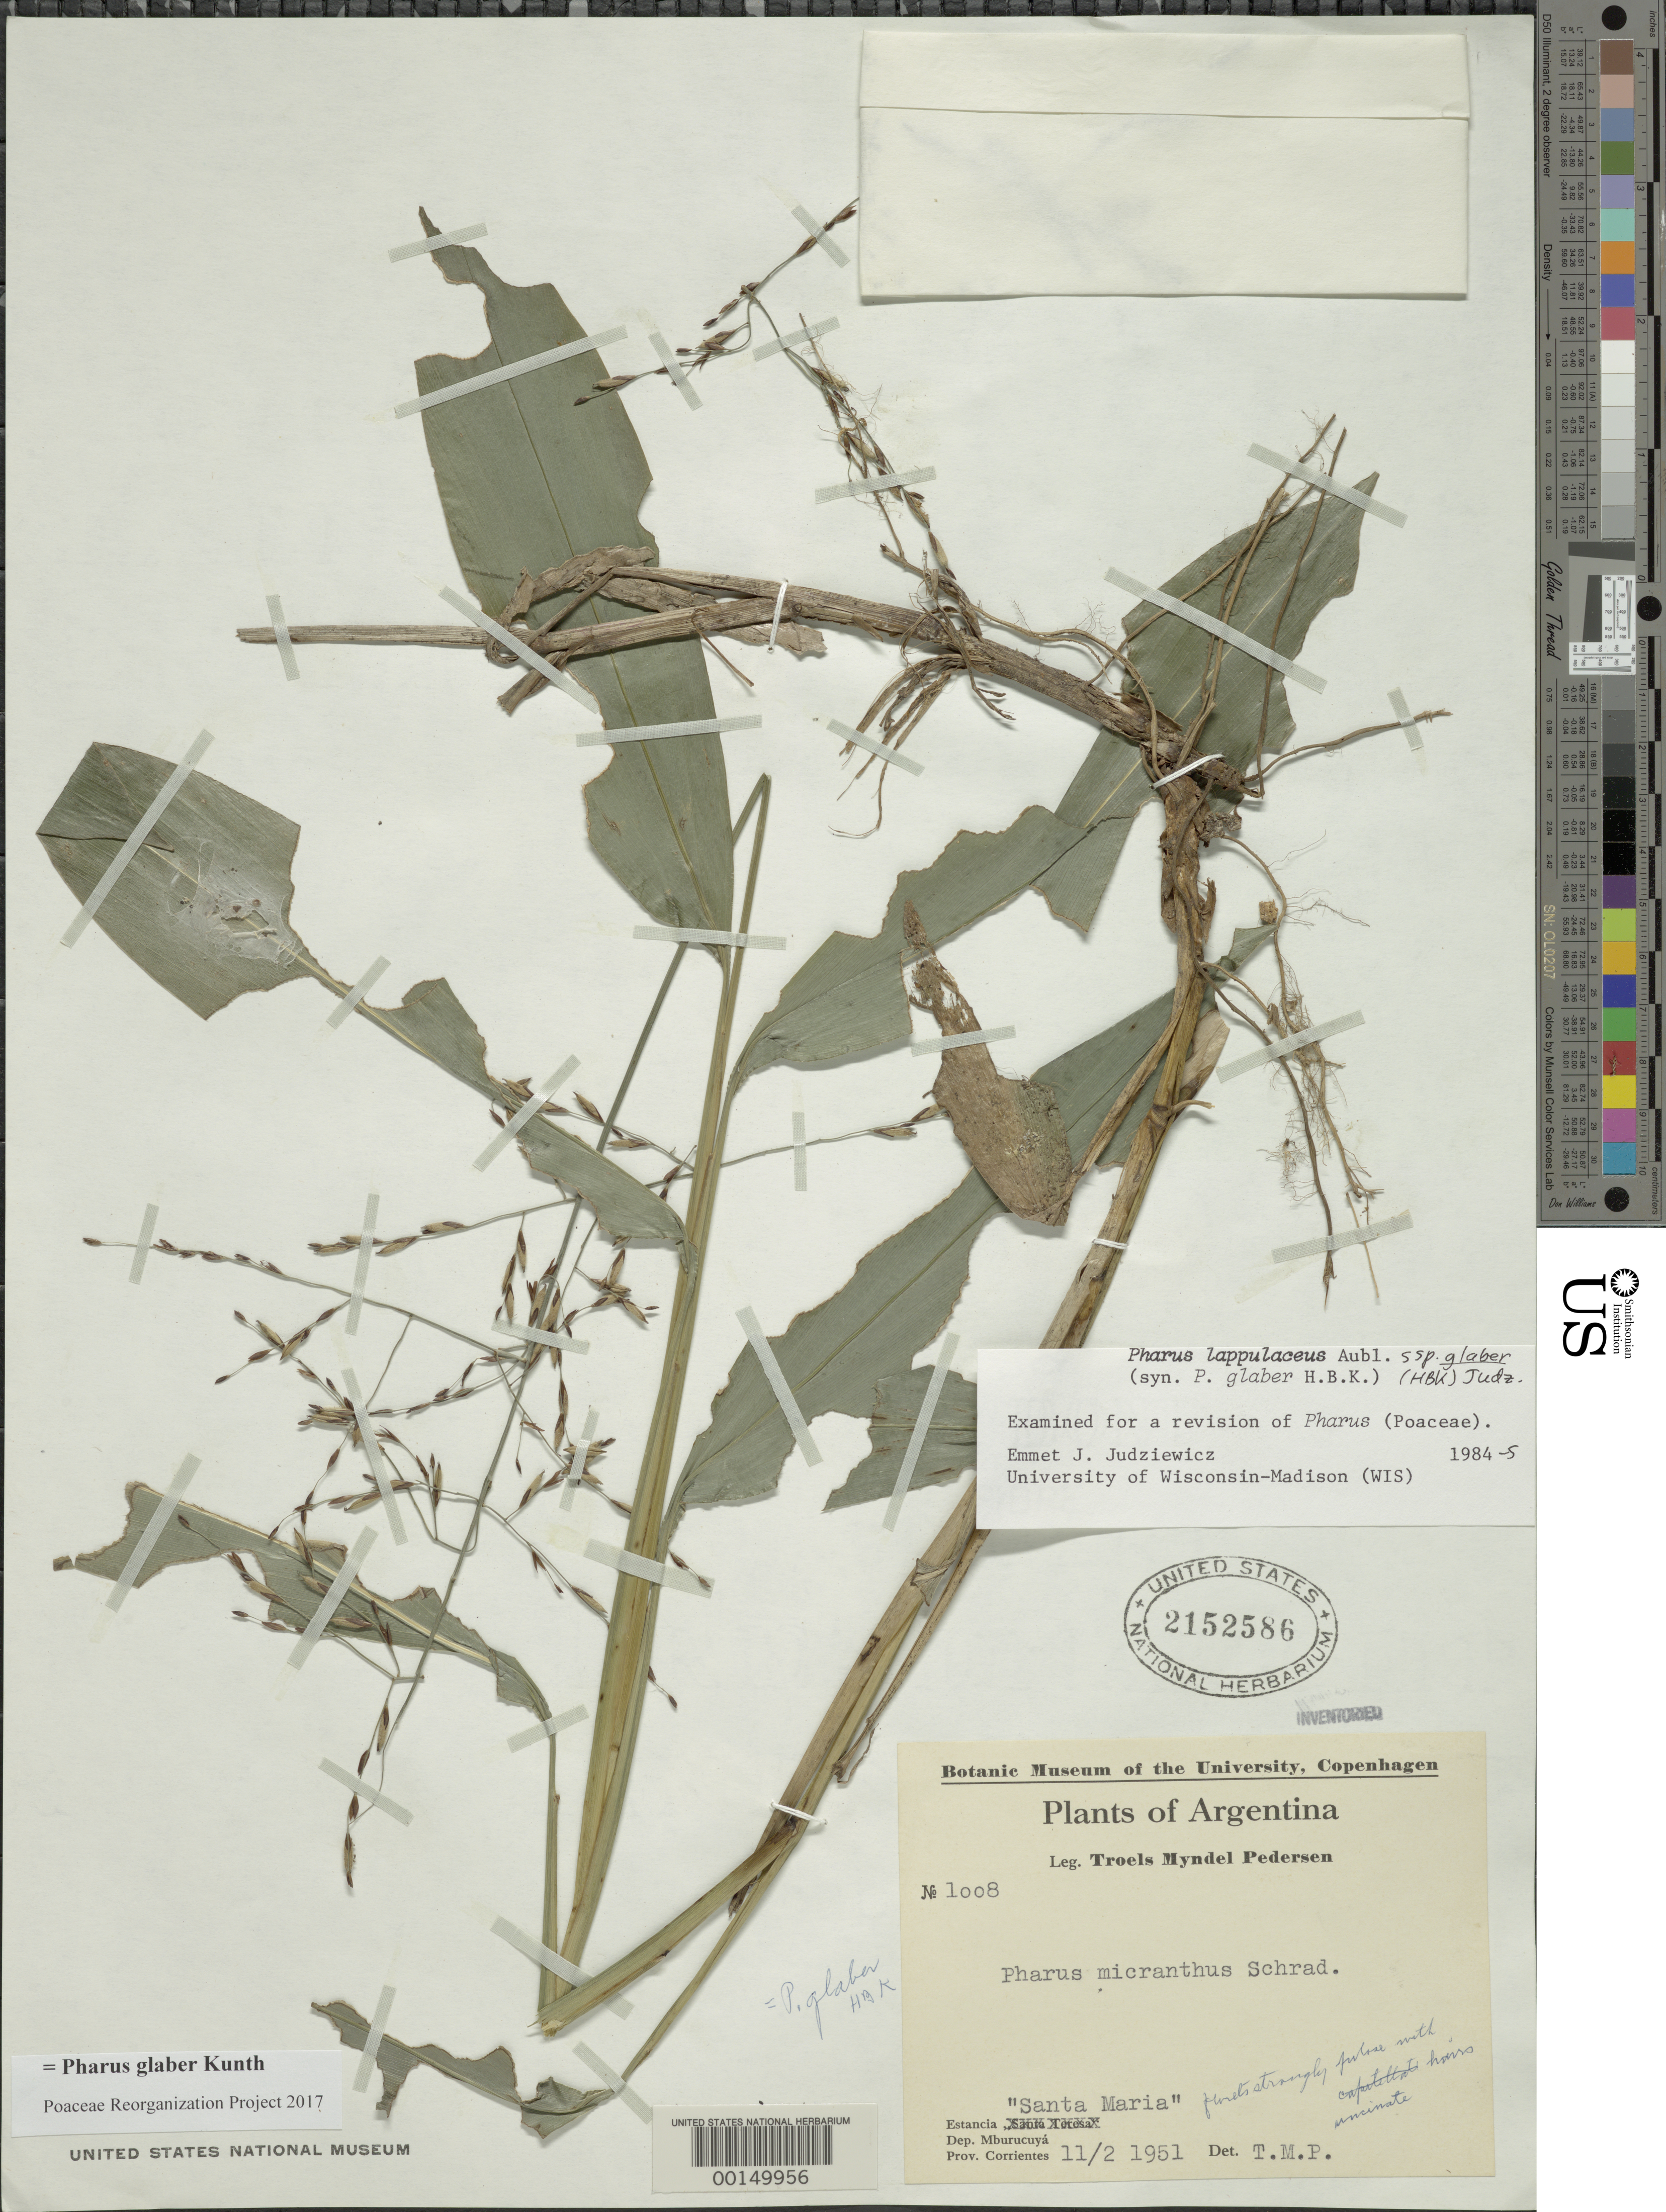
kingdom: Plantae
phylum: Tracheophyta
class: Liliopsida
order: Poales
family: Poaceae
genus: Pharus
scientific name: Pharus glaber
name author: Kunth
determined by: Poaceae Reorganization Project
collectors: T. M. Pedersen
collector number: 1008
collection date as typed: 11 Feb 1951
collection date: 1951-02-11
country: Argentina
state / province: Corrientes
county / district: Mburucuyá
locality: Estancia, Santa Maria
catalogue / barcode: US 2152586